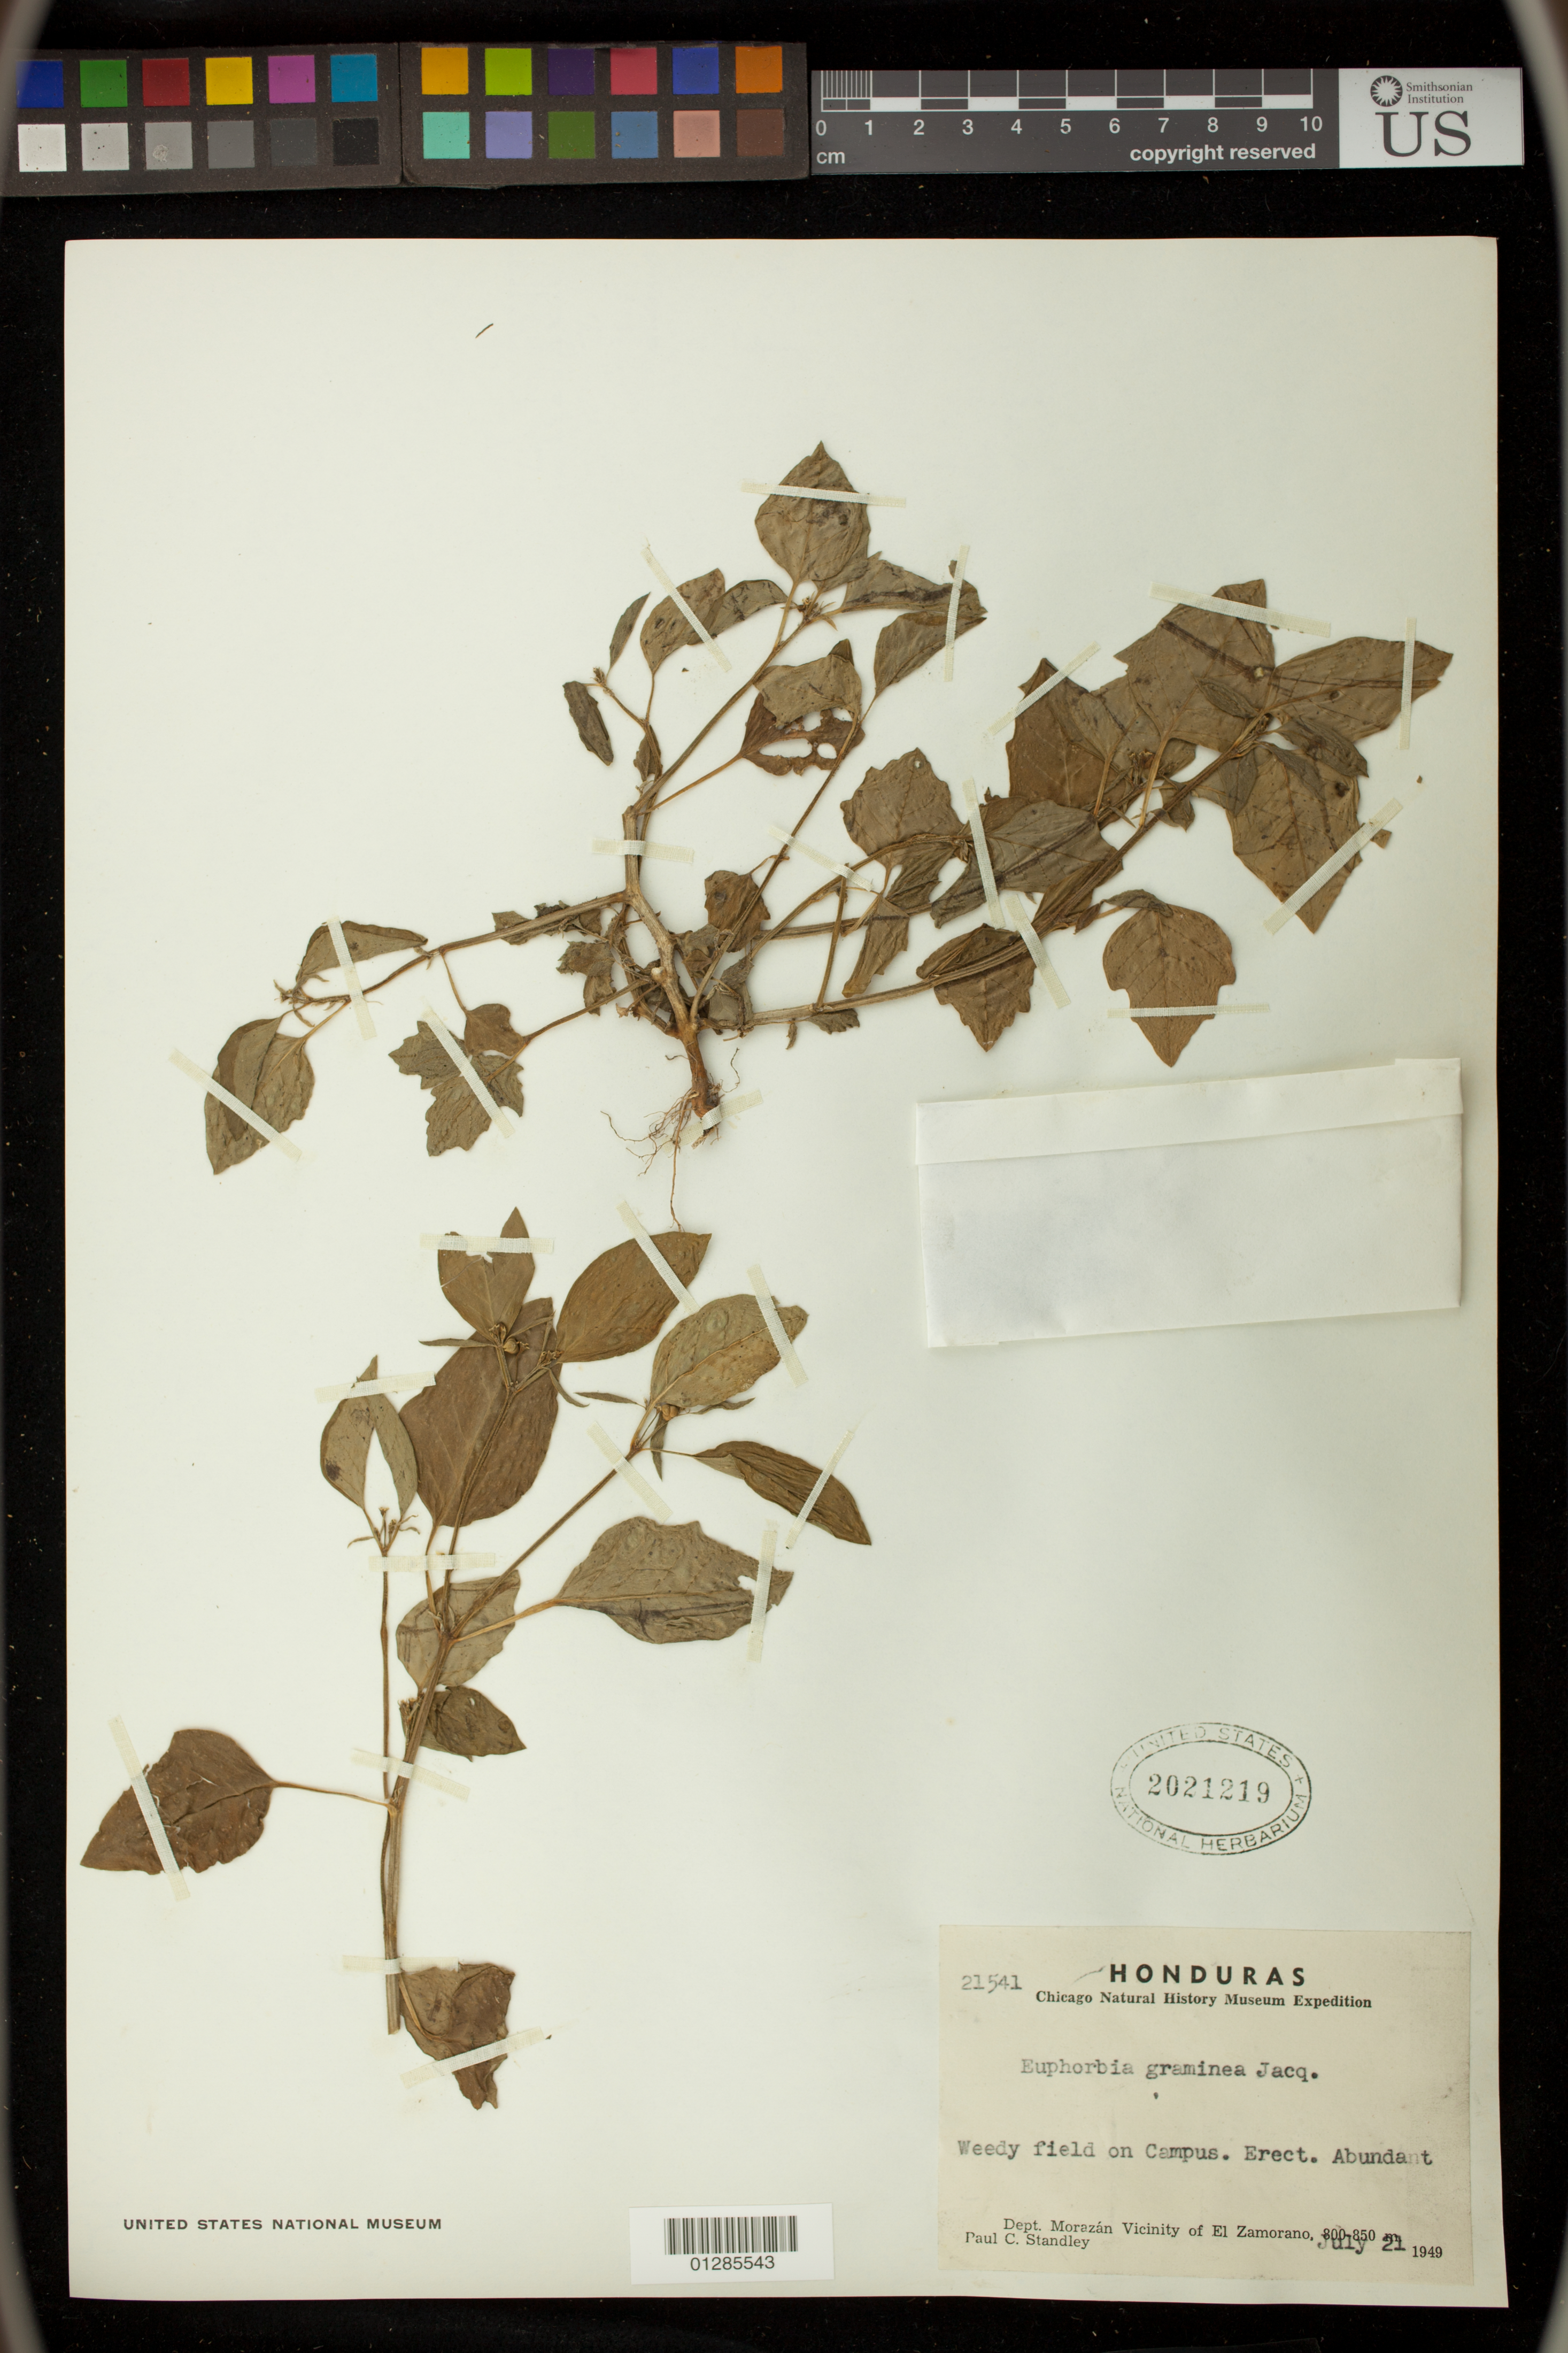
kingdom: Plantae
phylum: Tracheophyta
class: Magnoliopsida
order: Malpighiales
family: Euphorbiaceae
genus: Euphorbia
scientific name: Euphorbia graminea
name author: Jacq.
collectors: Standley, Paul Carpenter, Steyermark, Julian Alfred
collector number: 21541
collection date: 1949-07-21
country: Honduras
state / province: Fco. Morazán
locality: Vicinity of El Zamorano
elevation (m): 800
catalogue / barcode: US 2021219